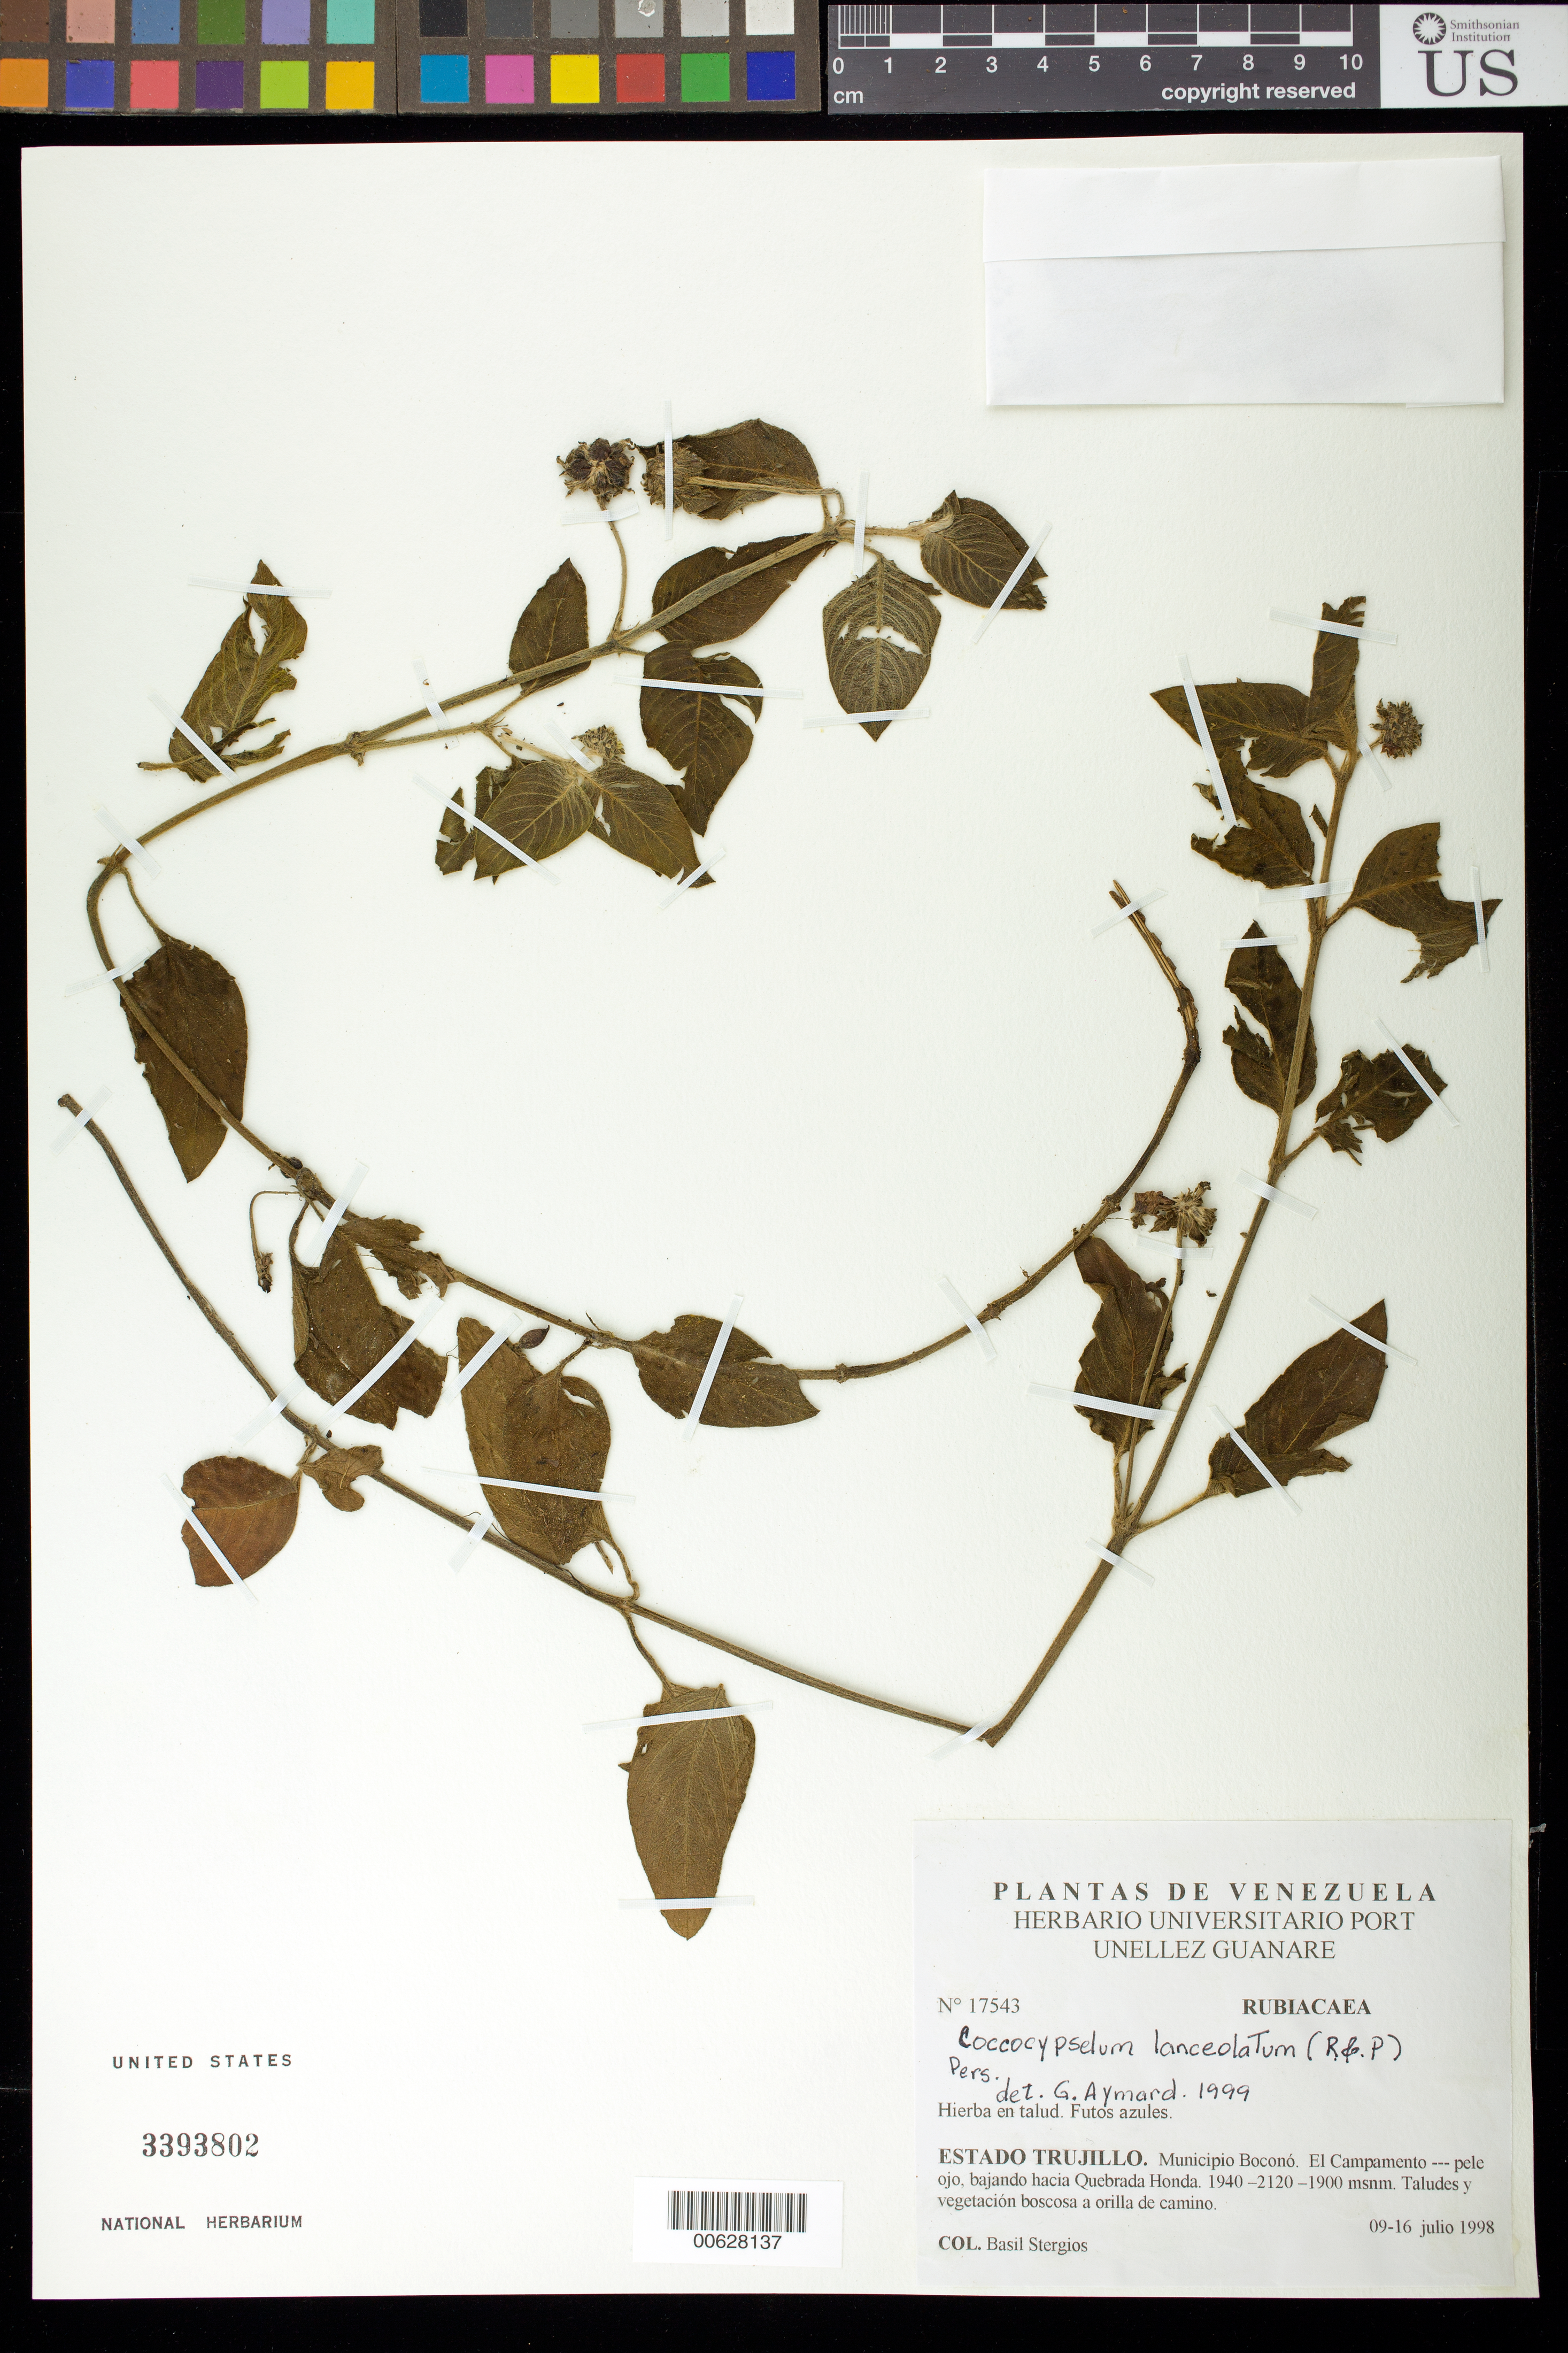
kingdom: Plantae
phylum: Tracheophyta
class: Magnoliopsida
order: Gentianales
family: Rubiaceae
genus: Coccocypselum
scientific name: Coccocypselum lanceolatum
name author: (Ruiz & Pav.) Pers.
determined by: Aymard C., G. A., (PORT), Univ. Nac. Exp. de los Llanos Ezequiel Zamora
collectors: B. G. Stergios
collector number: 17543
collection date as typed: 09 Jul 1998 to 16 Jul 1998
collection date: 1998-07-09/1998-07-16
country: Venezuela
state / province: Trujillo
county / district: Boconó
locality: Parque Nacional Guaramacal, El campamento-pele ojo, bajando hacia Quebrada Honda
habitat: Taludes y vegetación boscosa a orilla de camino.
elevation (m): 1900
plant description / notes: MO, PORT, US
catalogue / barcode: US 3393802